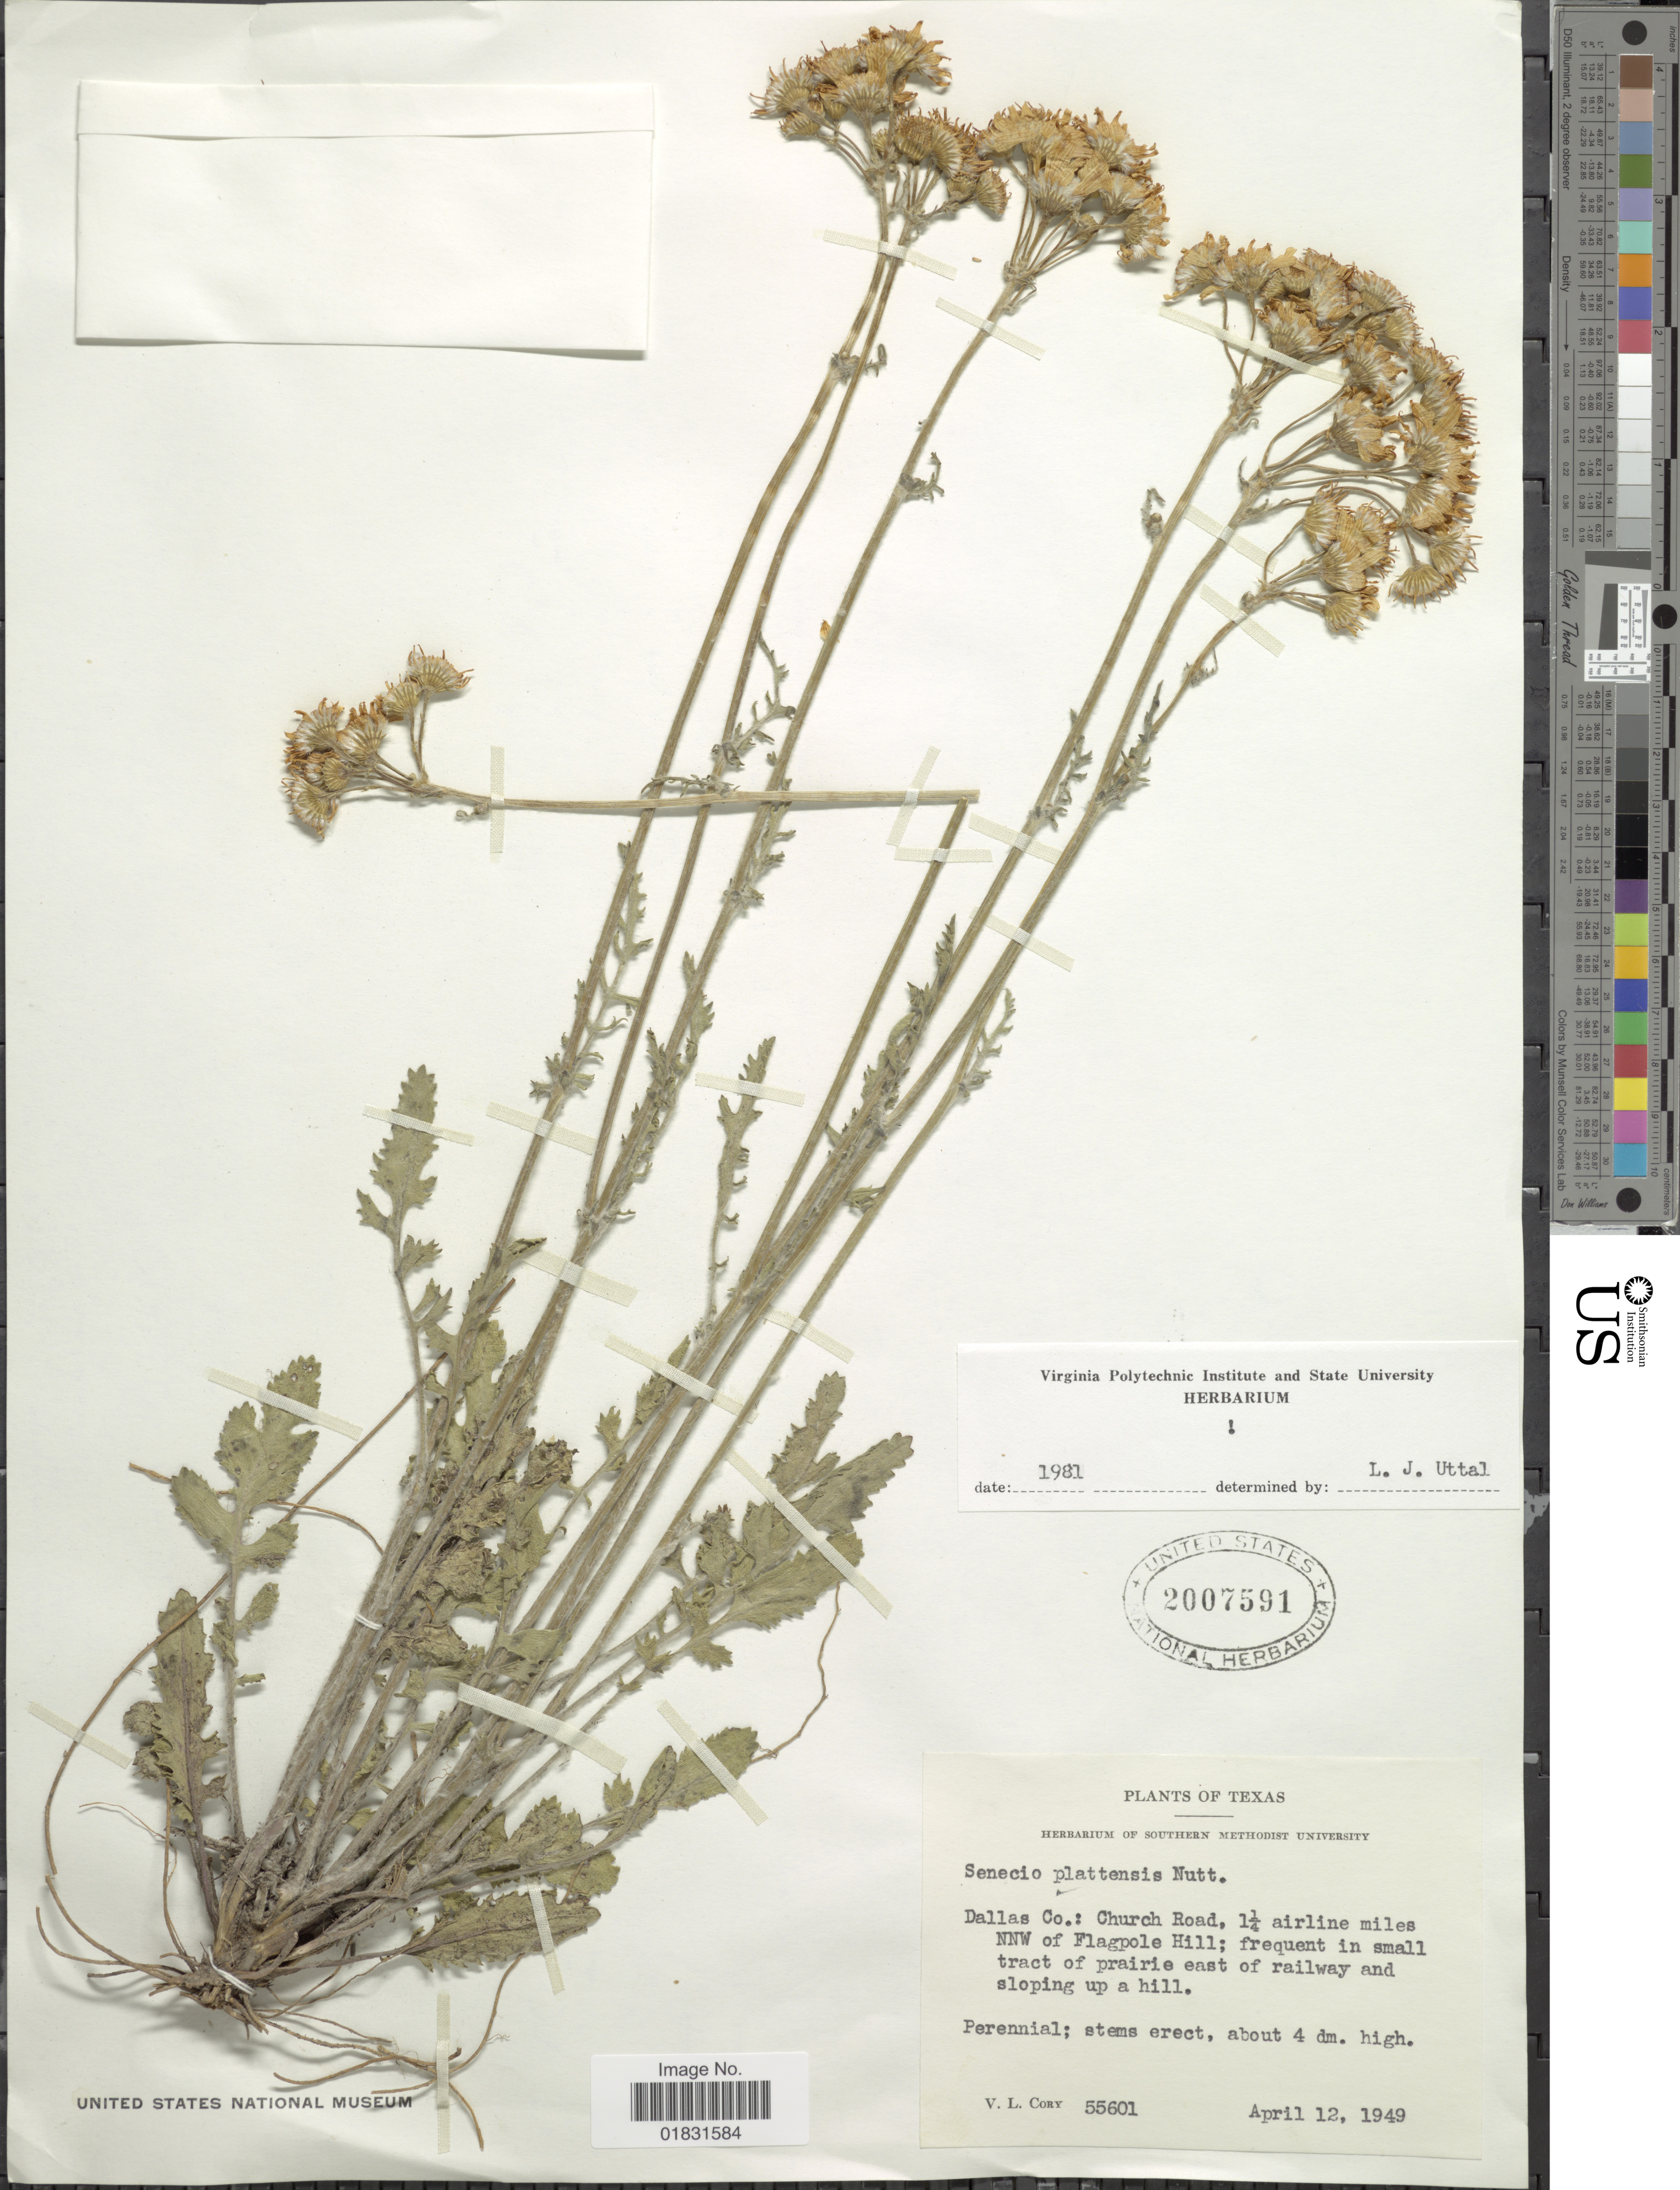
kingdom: Plantae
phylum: Tracheophyta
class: Magnoliopsida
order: Asterales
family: Asteraceae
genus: Packera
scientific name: Packera plattensis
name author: W.A. Weber & Á. Löve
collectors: V. Cory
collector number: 55601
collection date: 1949-04-12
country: United States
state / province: Texas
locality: Dallas Co: Church Road, 1½ airline miles NNW of Flagpole Hill; frequent in small tract of prairie east of railway and sloping up a hill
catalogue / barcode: US 2007591